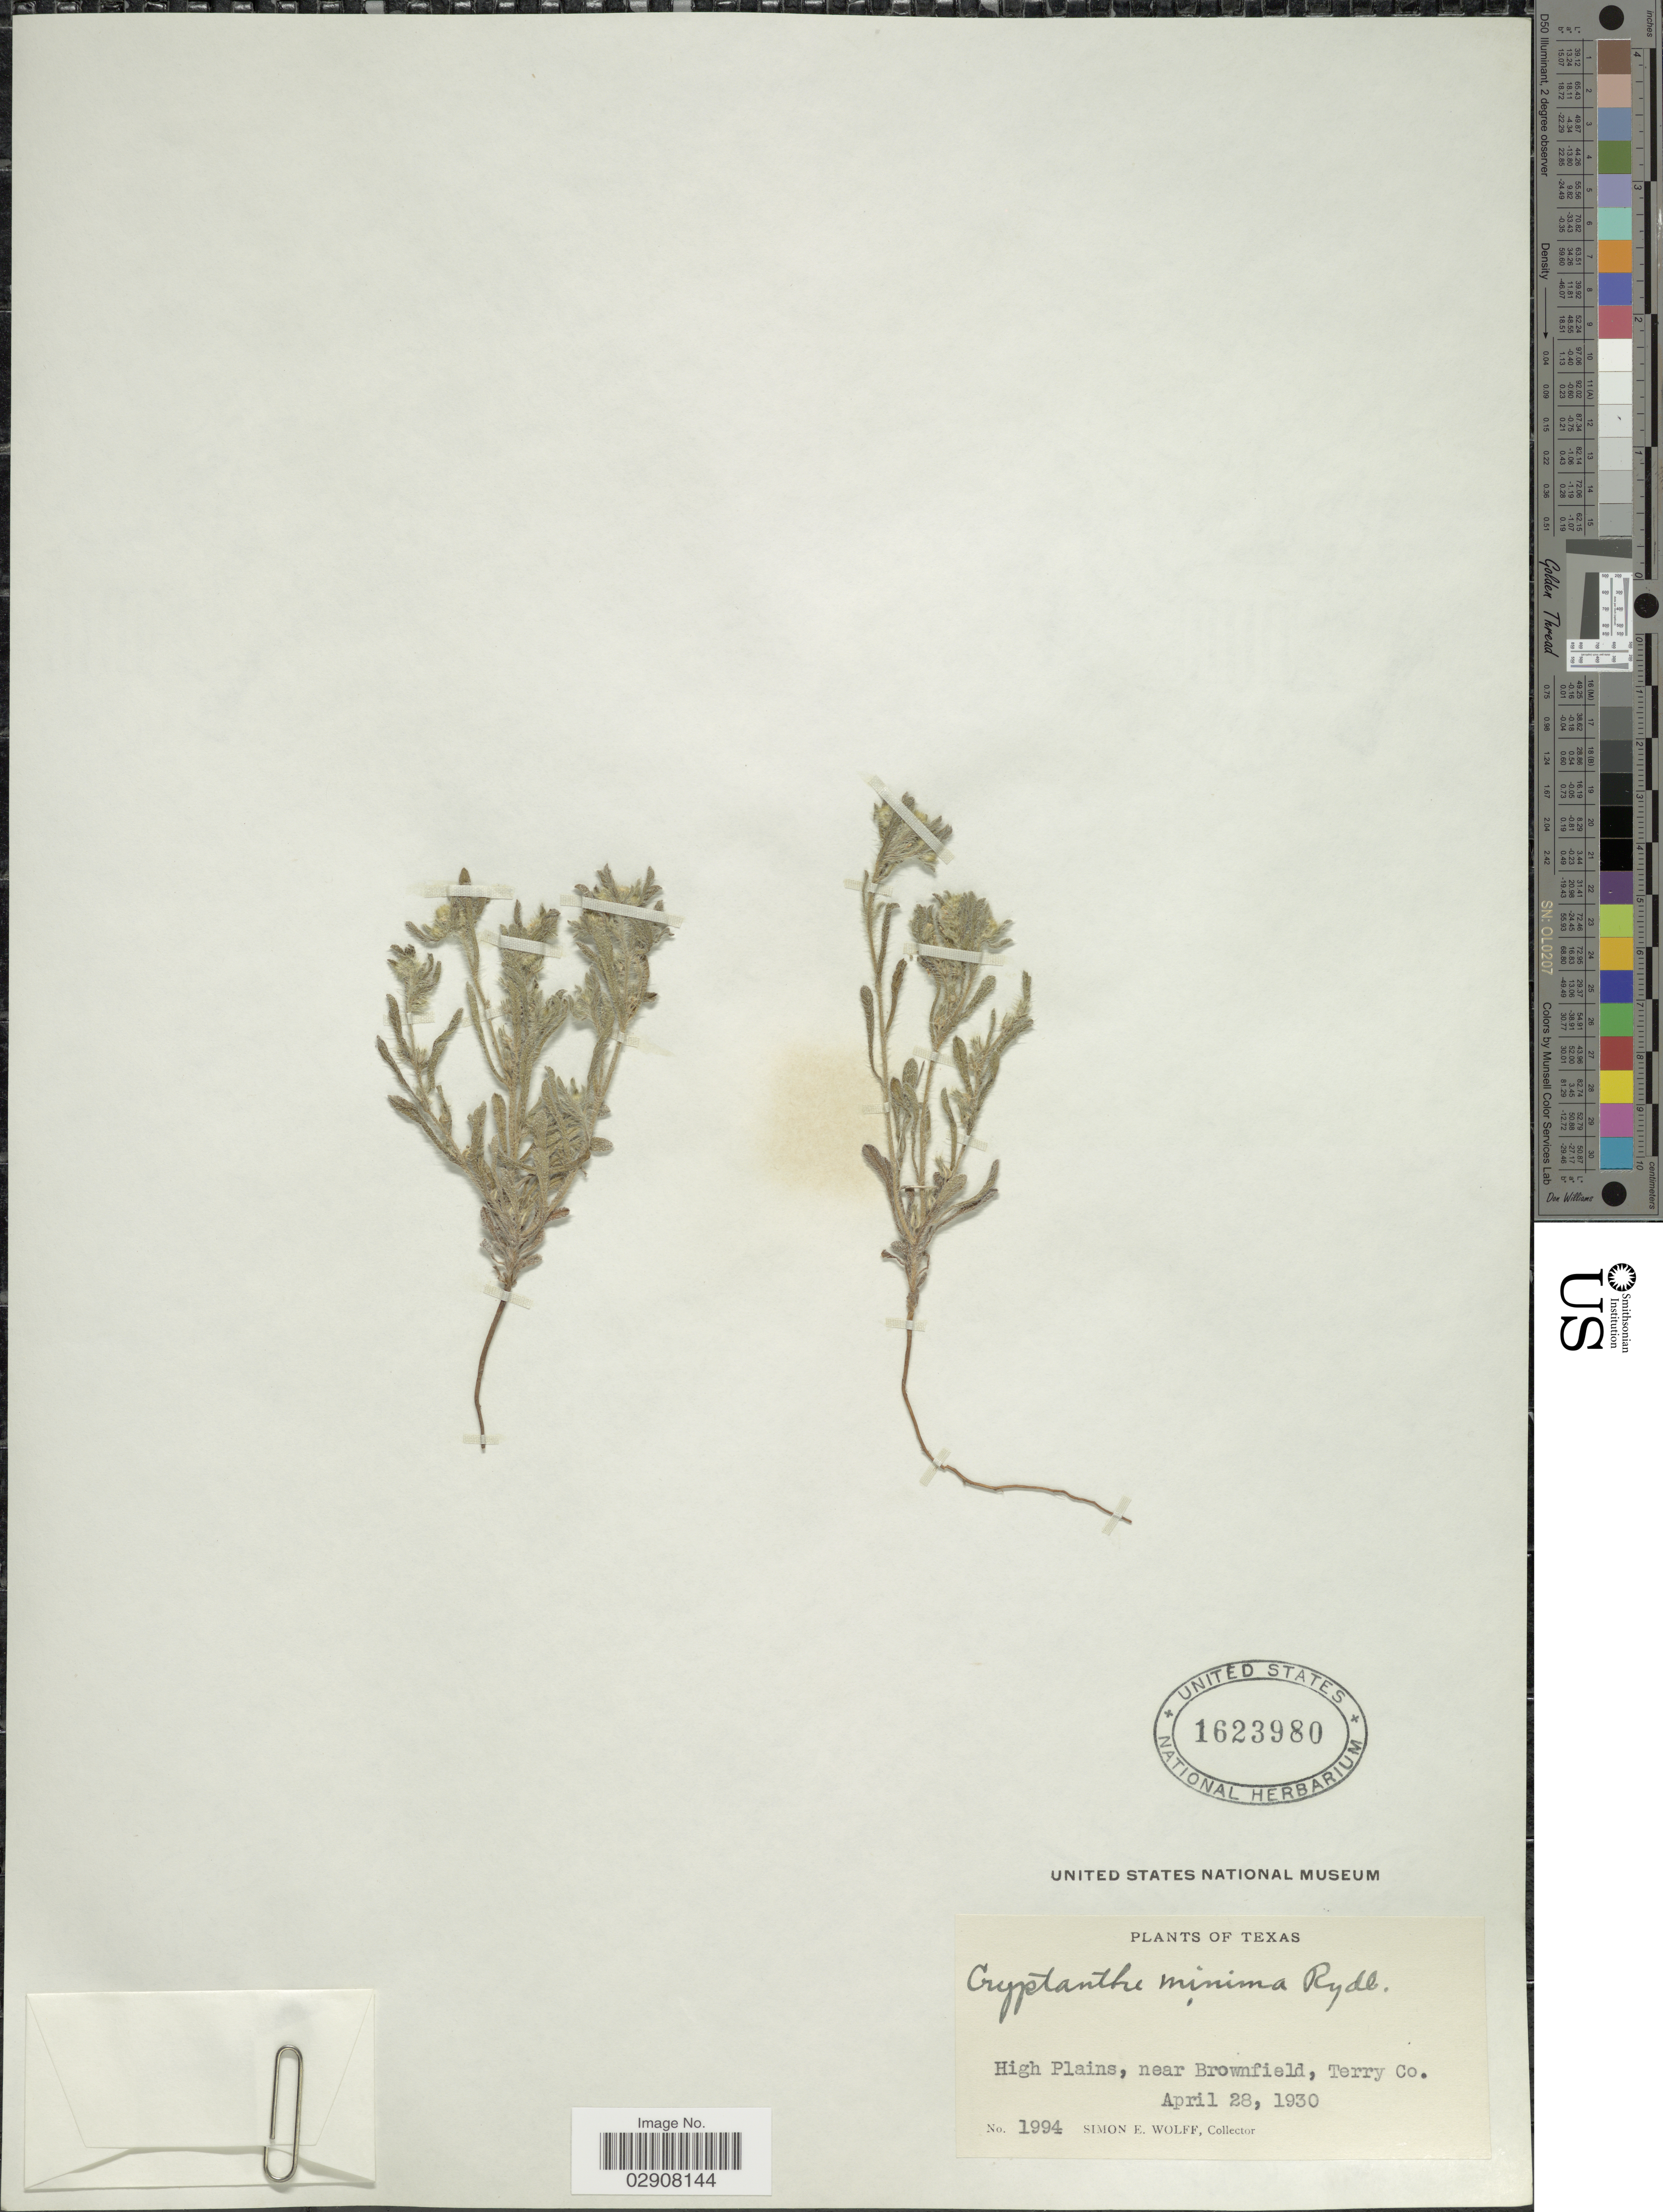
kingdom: Plantae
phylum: Tracheophyta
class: Magnoliopsida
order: Boraginales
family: Boraginaceae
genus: Cryptantha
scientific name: Cryptantha minima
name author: Rydb.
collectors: S. E. Wolff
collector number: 1994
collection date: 1930-04-28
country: United States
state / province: Texas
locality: High Plains, near Brownfield, Terry Co.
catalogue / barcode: US 1623980